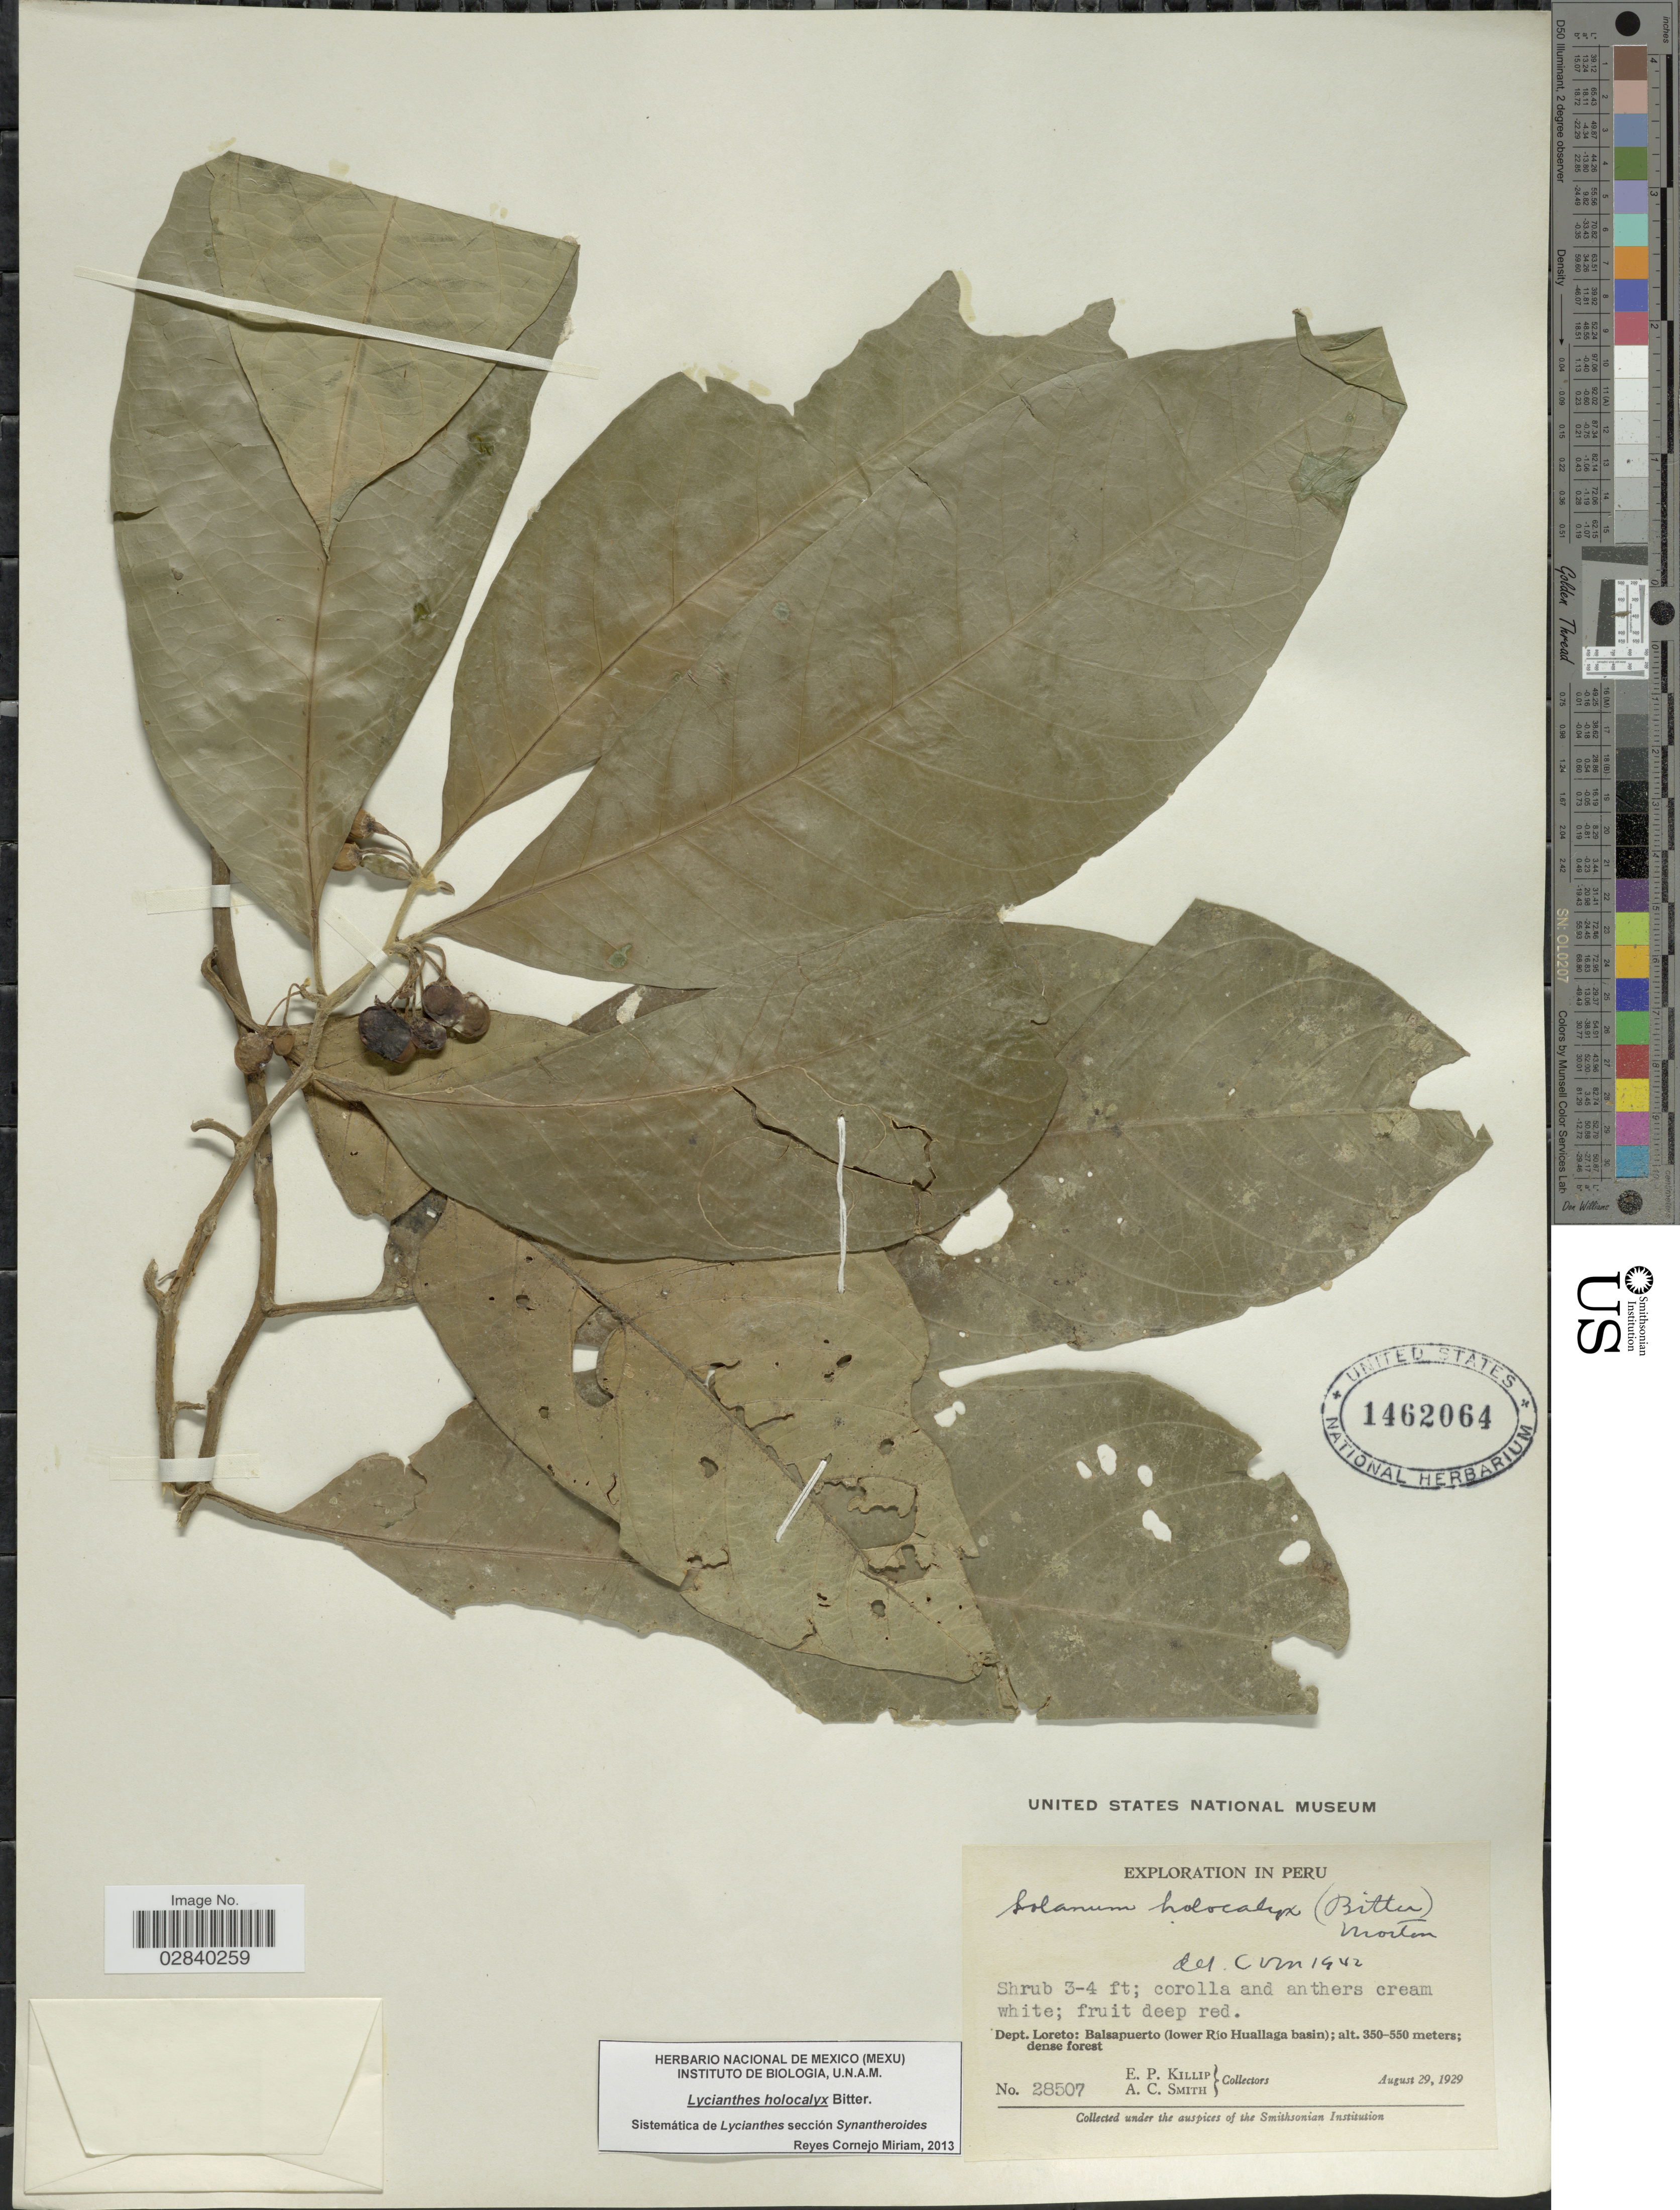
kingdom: Plantae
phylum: Tracheophyta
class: Magnoliopsida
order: Solanales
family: Solanaceae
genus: Lycianthes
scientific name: Lycianthes holocalyx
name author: Bitter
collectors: E. P. Killip & A. C. Smith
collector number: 28507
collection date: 1929-08-29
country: Peru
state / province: Loreto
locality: Dept. Loreto: Balsapuerto (lower Río Huallaga basin).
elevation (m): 350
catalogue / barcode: US 1462064